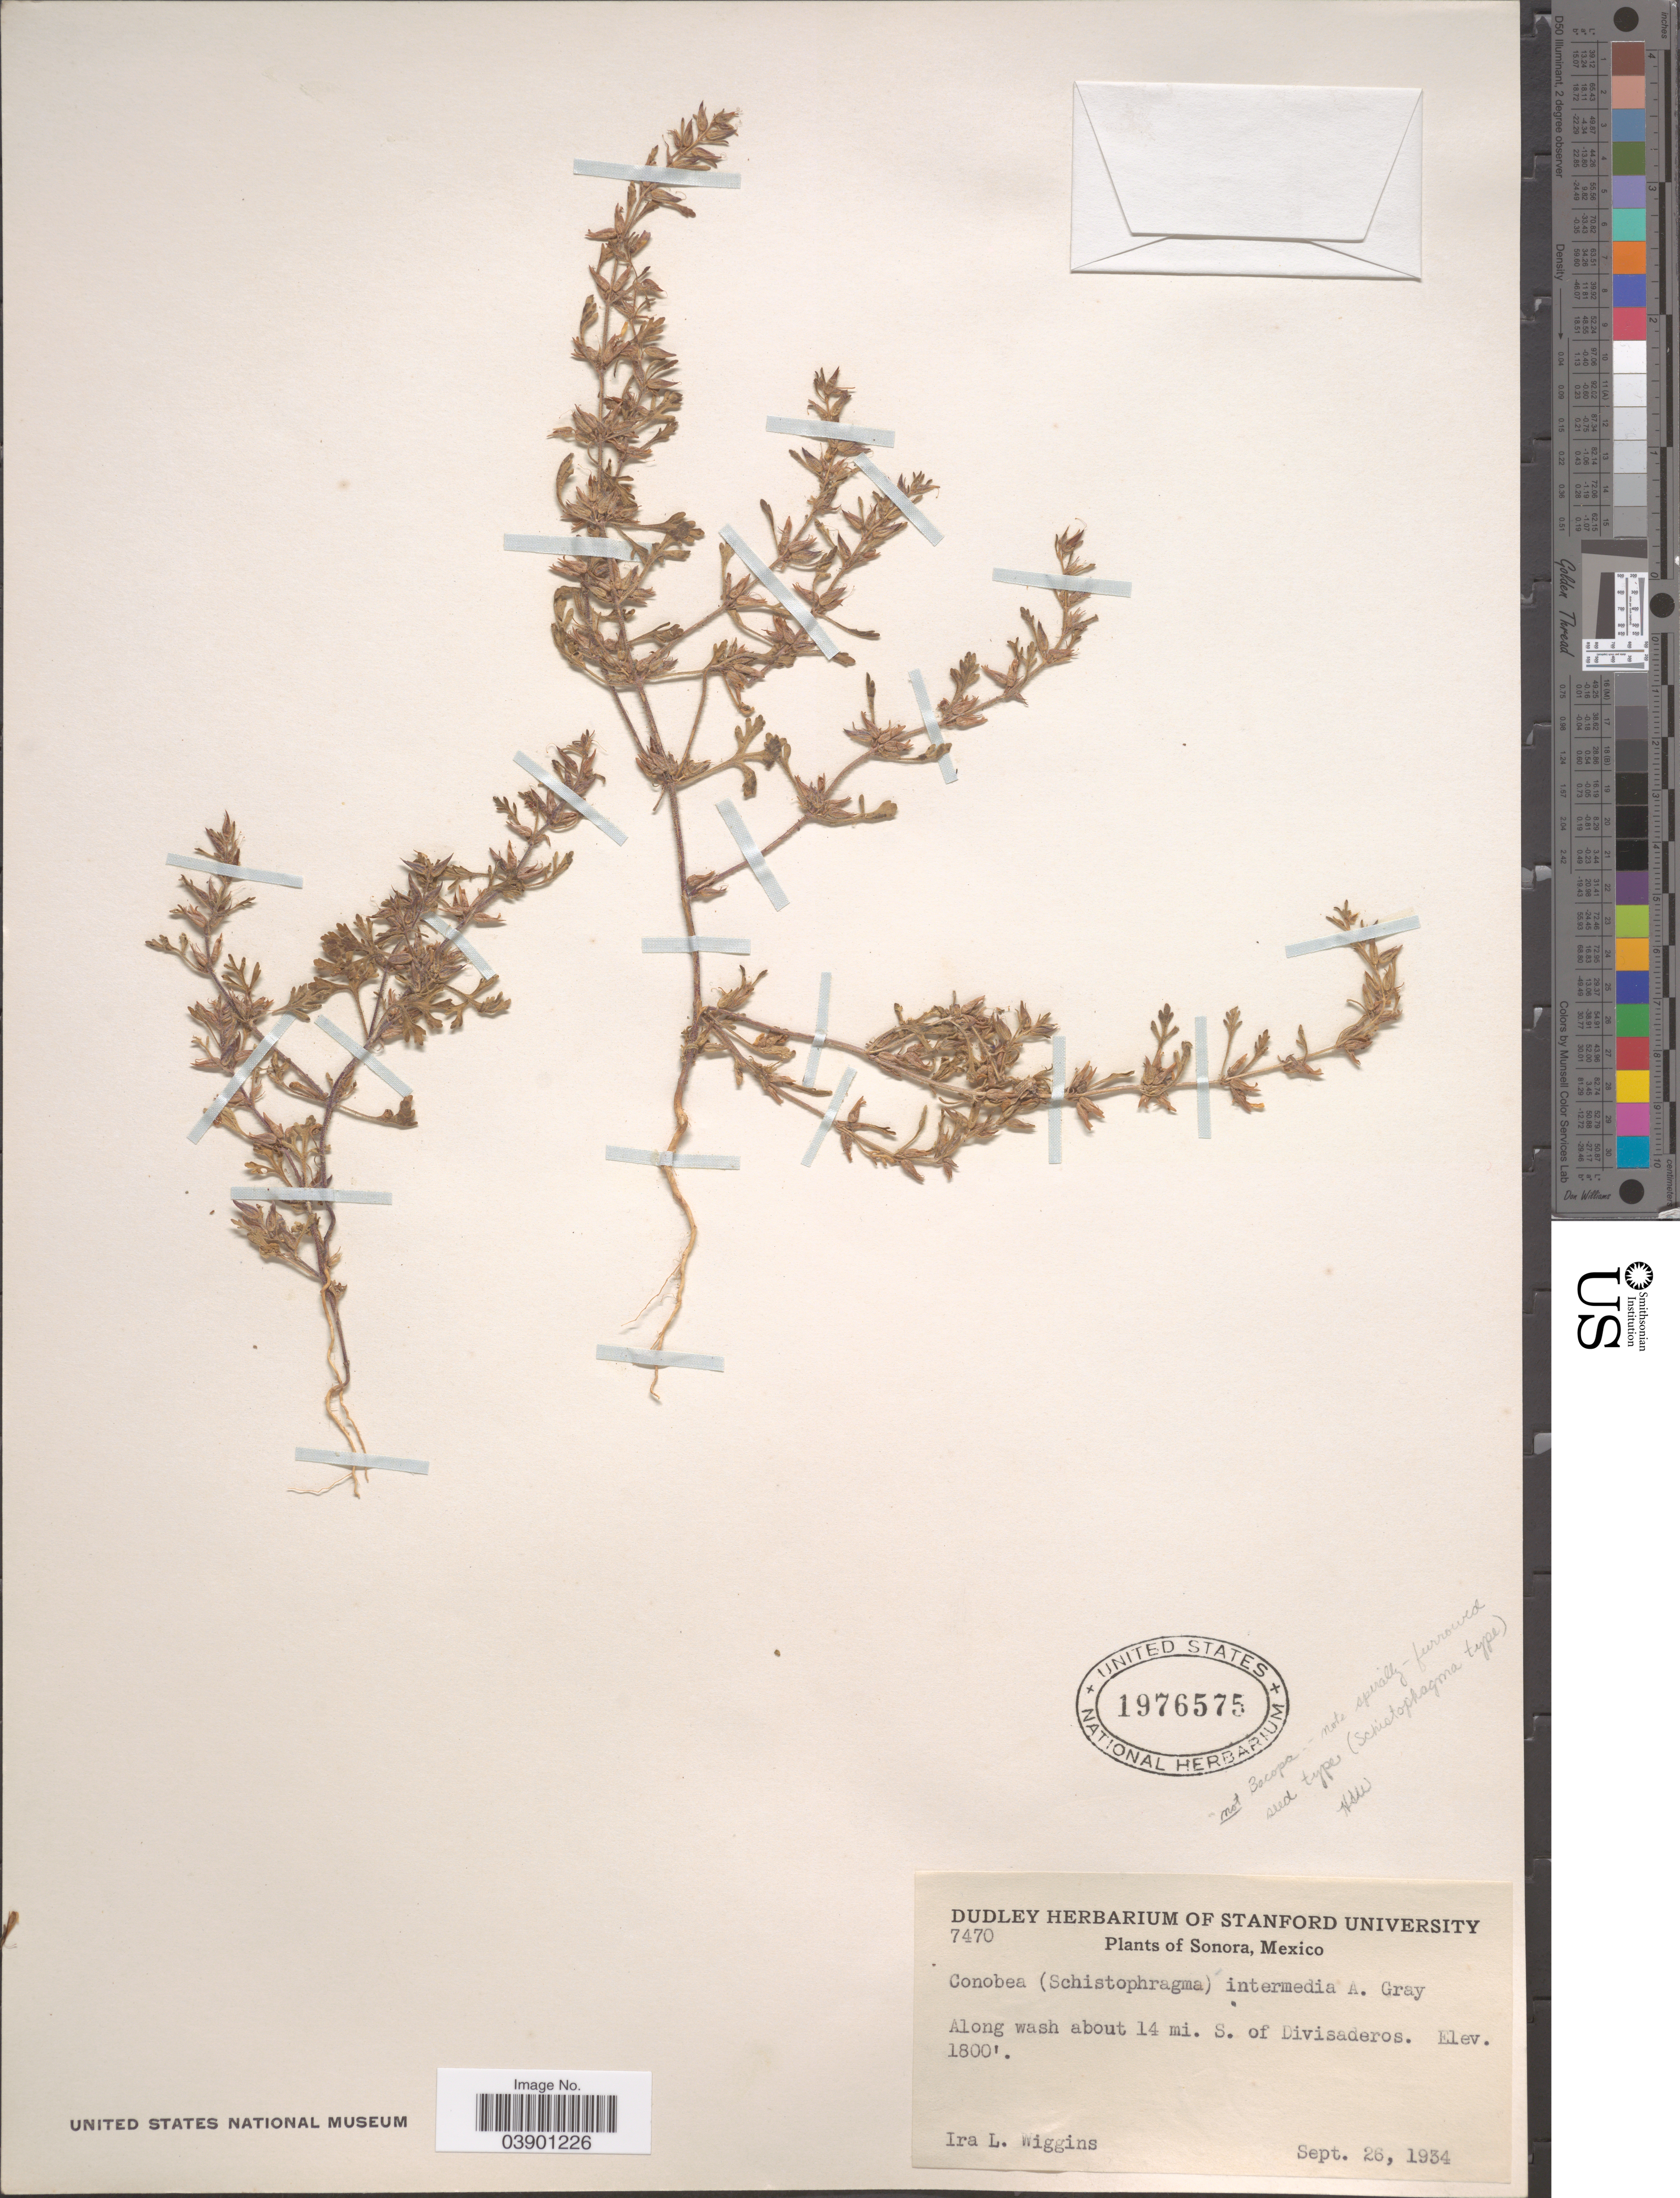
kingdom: Plantae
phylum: Tracheophyta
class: Magnoliopsida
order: Lamiales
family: Plantaginaceae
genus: Conobea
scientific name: Conobea intermedia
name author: A. Gray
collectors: I. L. Wiggins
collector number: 7470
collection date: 1934-09-26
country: Mexico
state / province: Sonora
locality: Along wash about 14 mi. S. of Divisaderos.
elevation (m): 549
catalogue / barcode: US 1976575